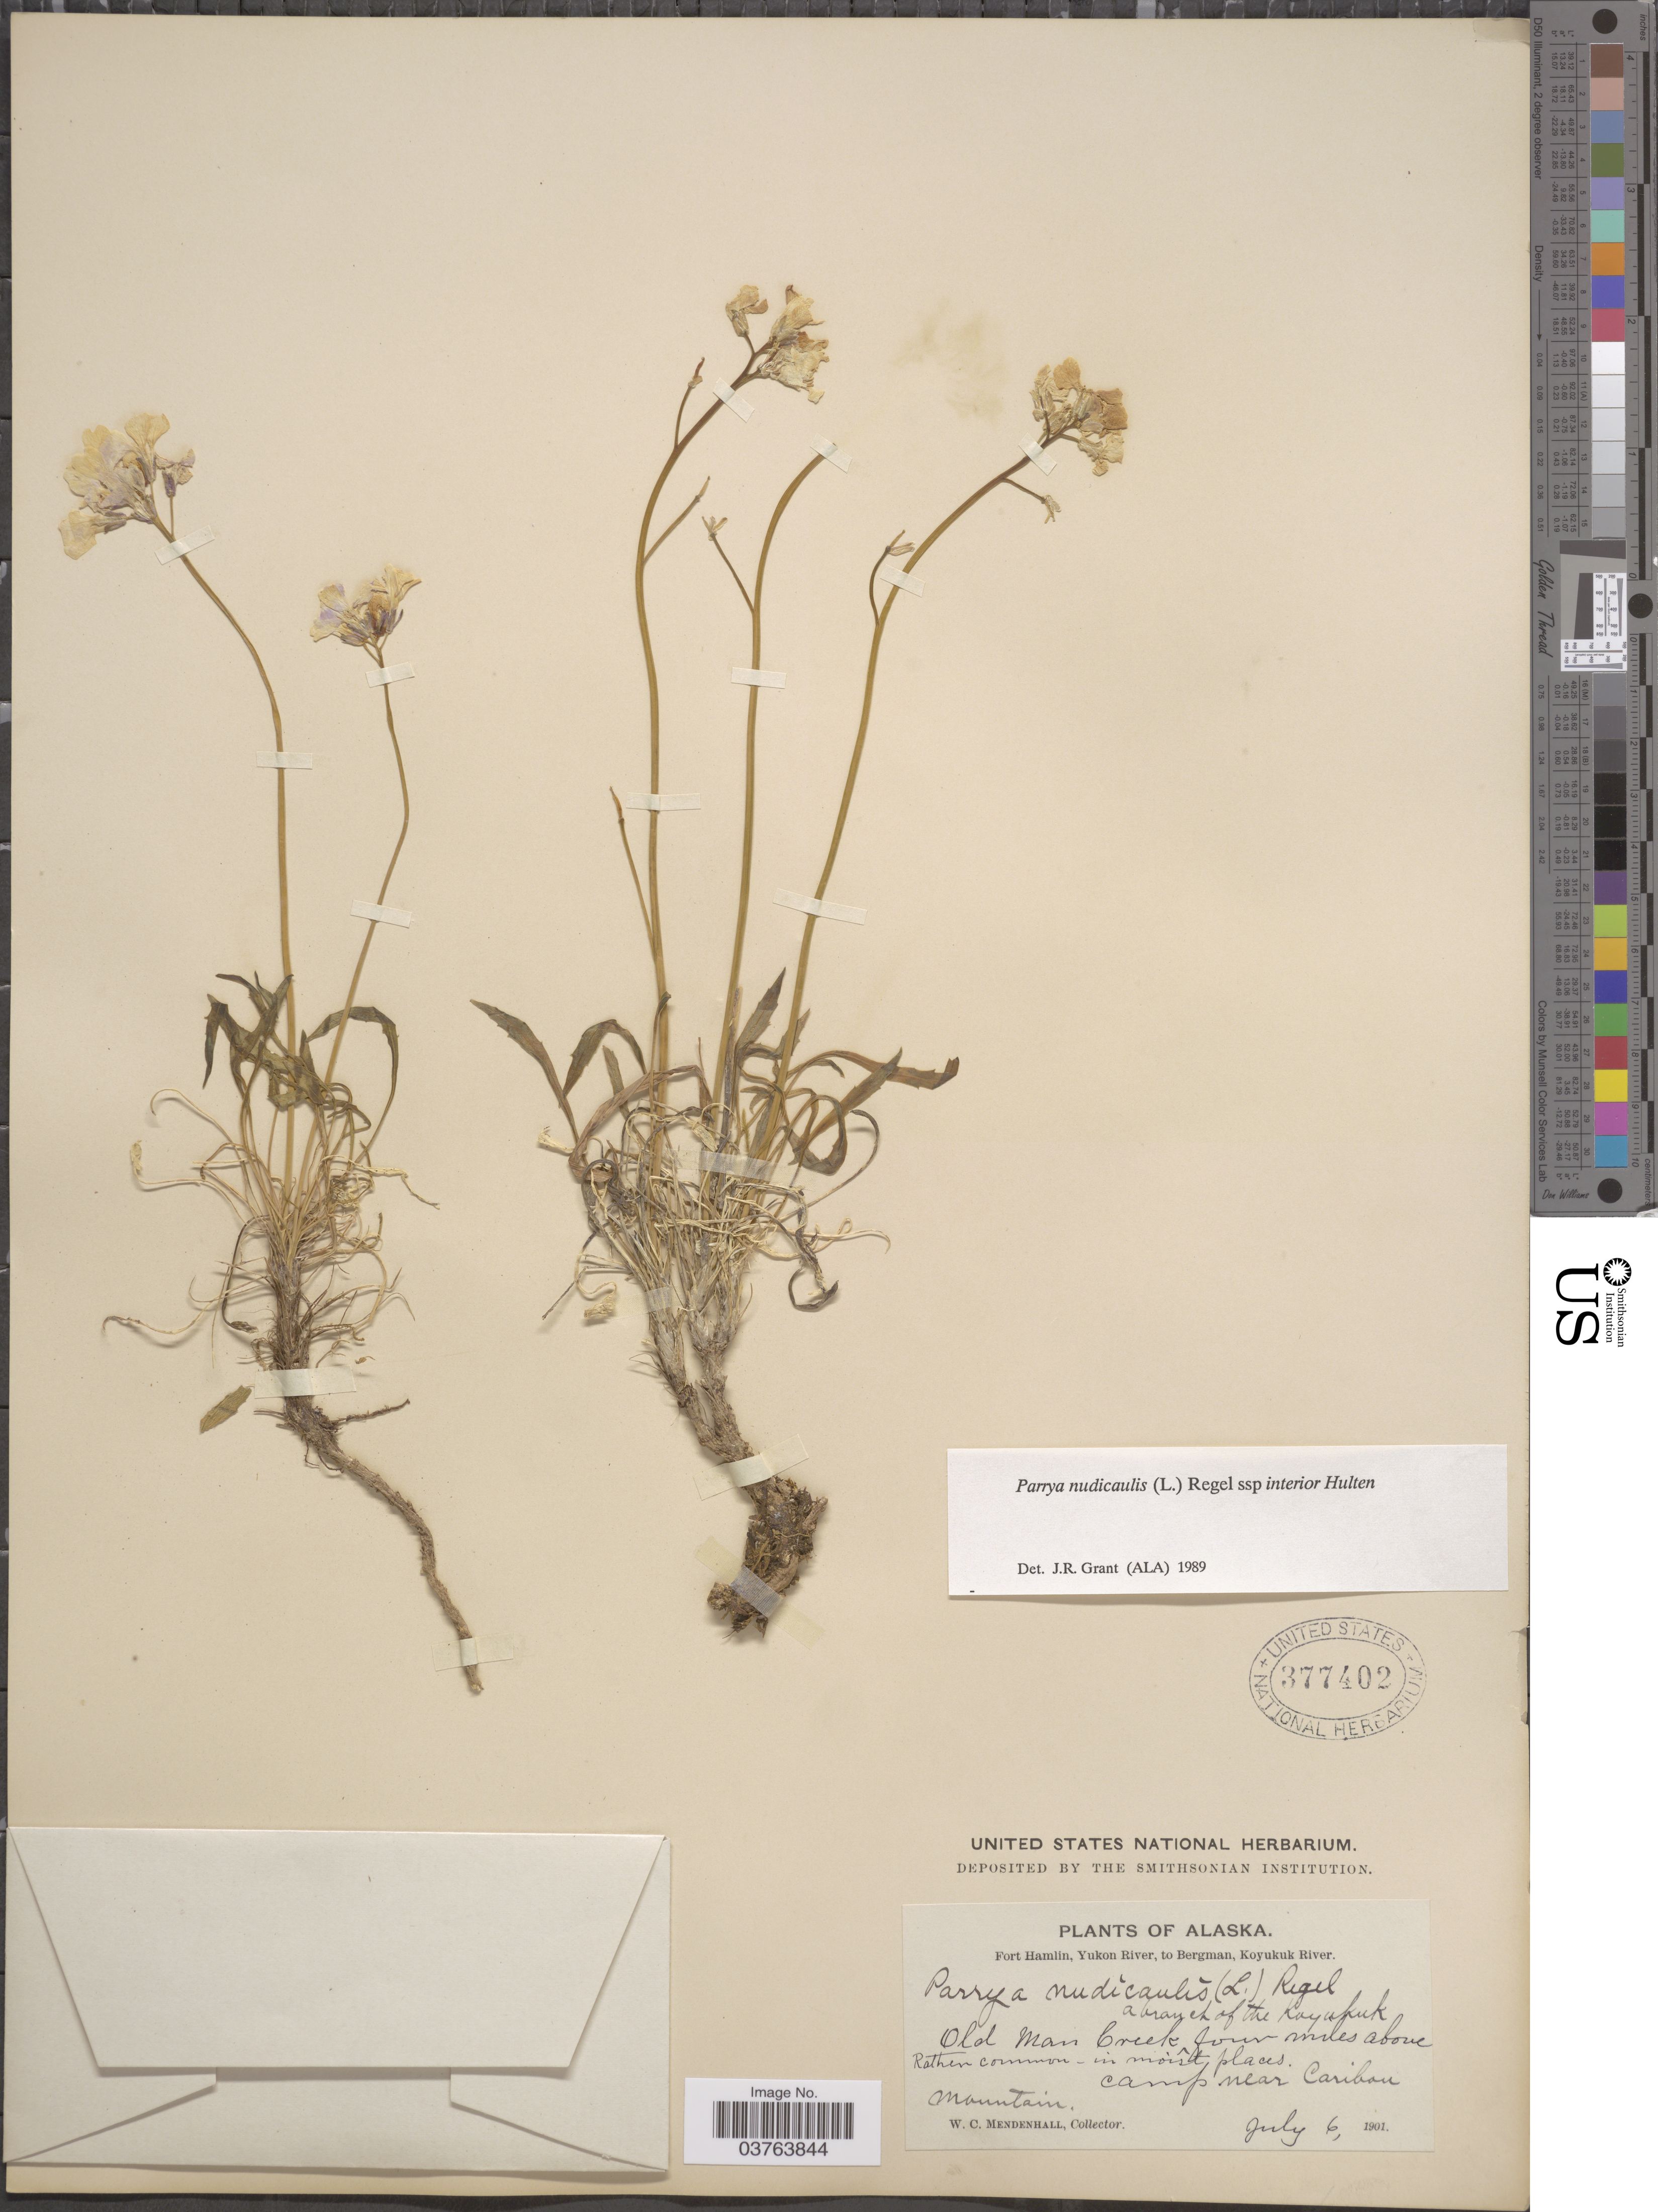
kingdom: Plantae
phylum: Tracheophyta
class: Magnoliopsida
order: Brassicales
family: Brassicaceae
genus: Parrya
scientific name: Parrya nudicaulis subsp. interior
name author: Hultén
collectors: W. Mendenhall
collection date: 1901-07-06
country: United States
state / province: Alaska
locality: Fort Hamlin, Yukon River, to Bergman, Koyukuk River. Old Man Creek four miles above camp near Caribou Mountain.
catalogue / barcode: US 377402